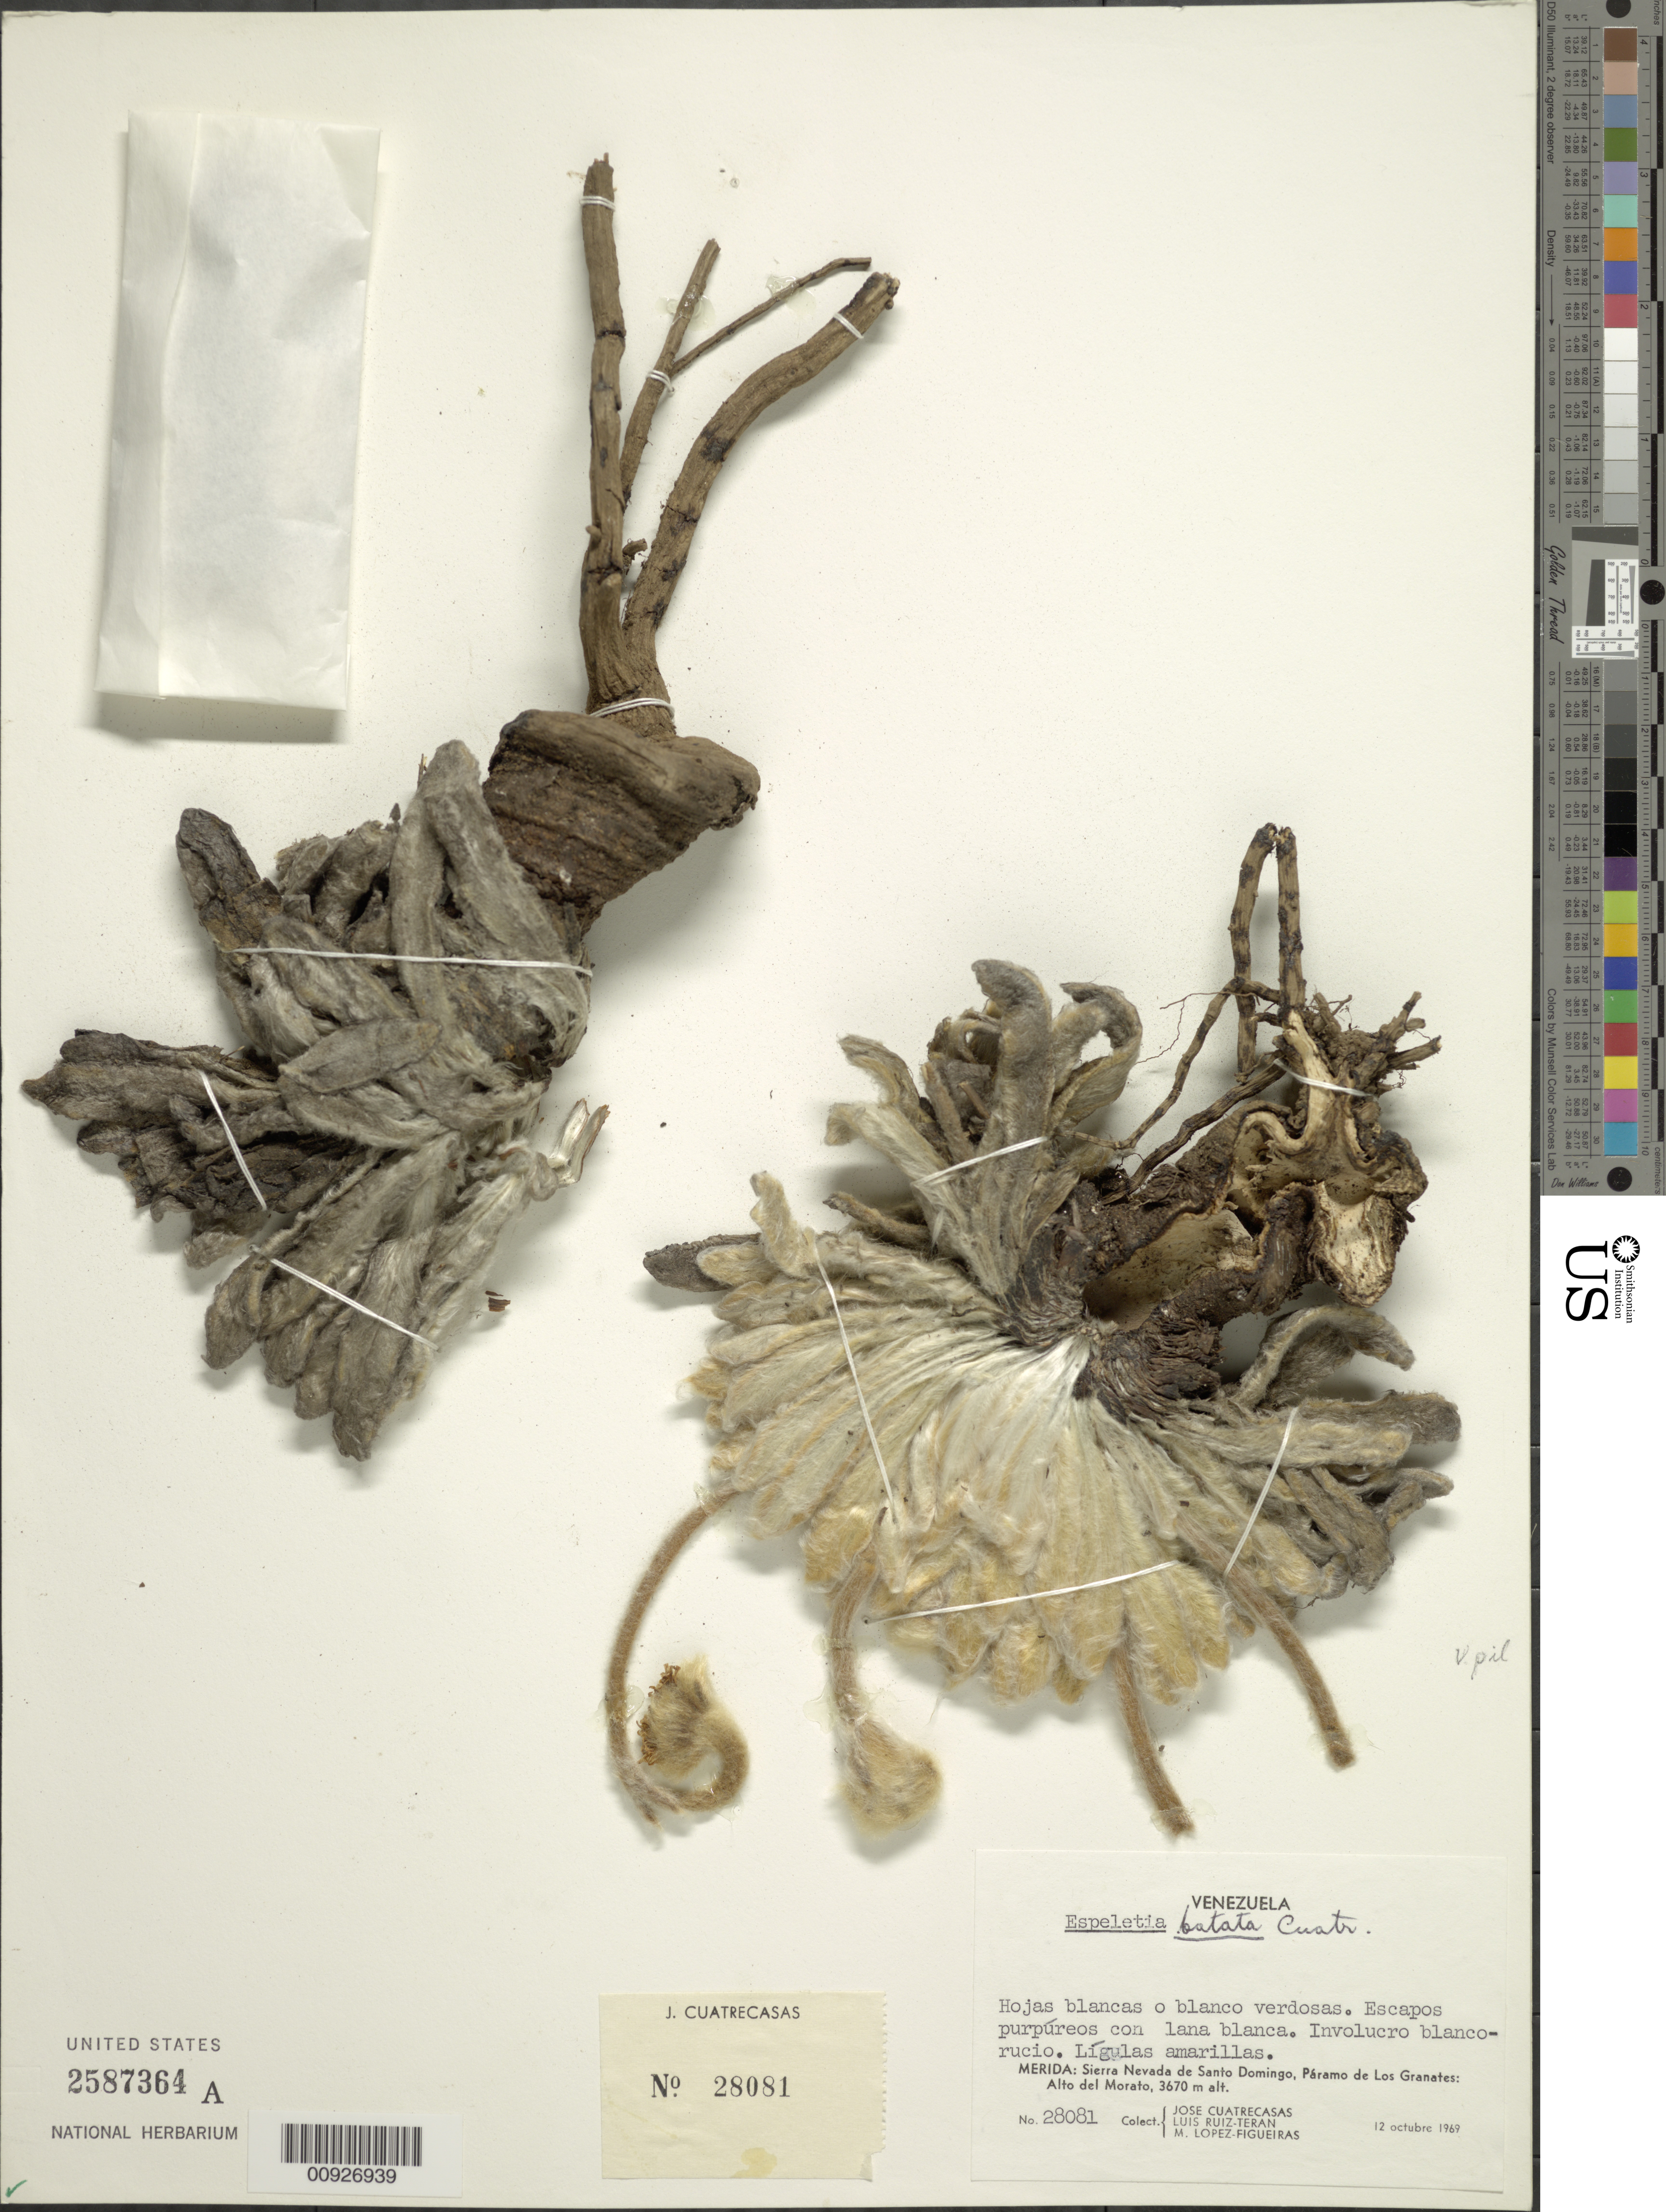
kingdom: Plantae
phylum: Tracheophyta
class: Magnoliopsida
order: Asterales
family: Asteraceae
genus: Espeletia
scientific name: Espeletia batata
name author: Cuatrec.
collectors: J. Cuatrecasas, L. E. Ruíz-Terán & M. López Figueiras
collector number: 28081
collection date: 1969-10-12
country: Venezuela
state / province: Mérida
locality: Páramo de Los Granates. Sierra Nevada de Santo Domingo, Páramo de Los Granate: Alto del Morato.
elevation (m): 3670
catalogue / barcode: US 2587364A